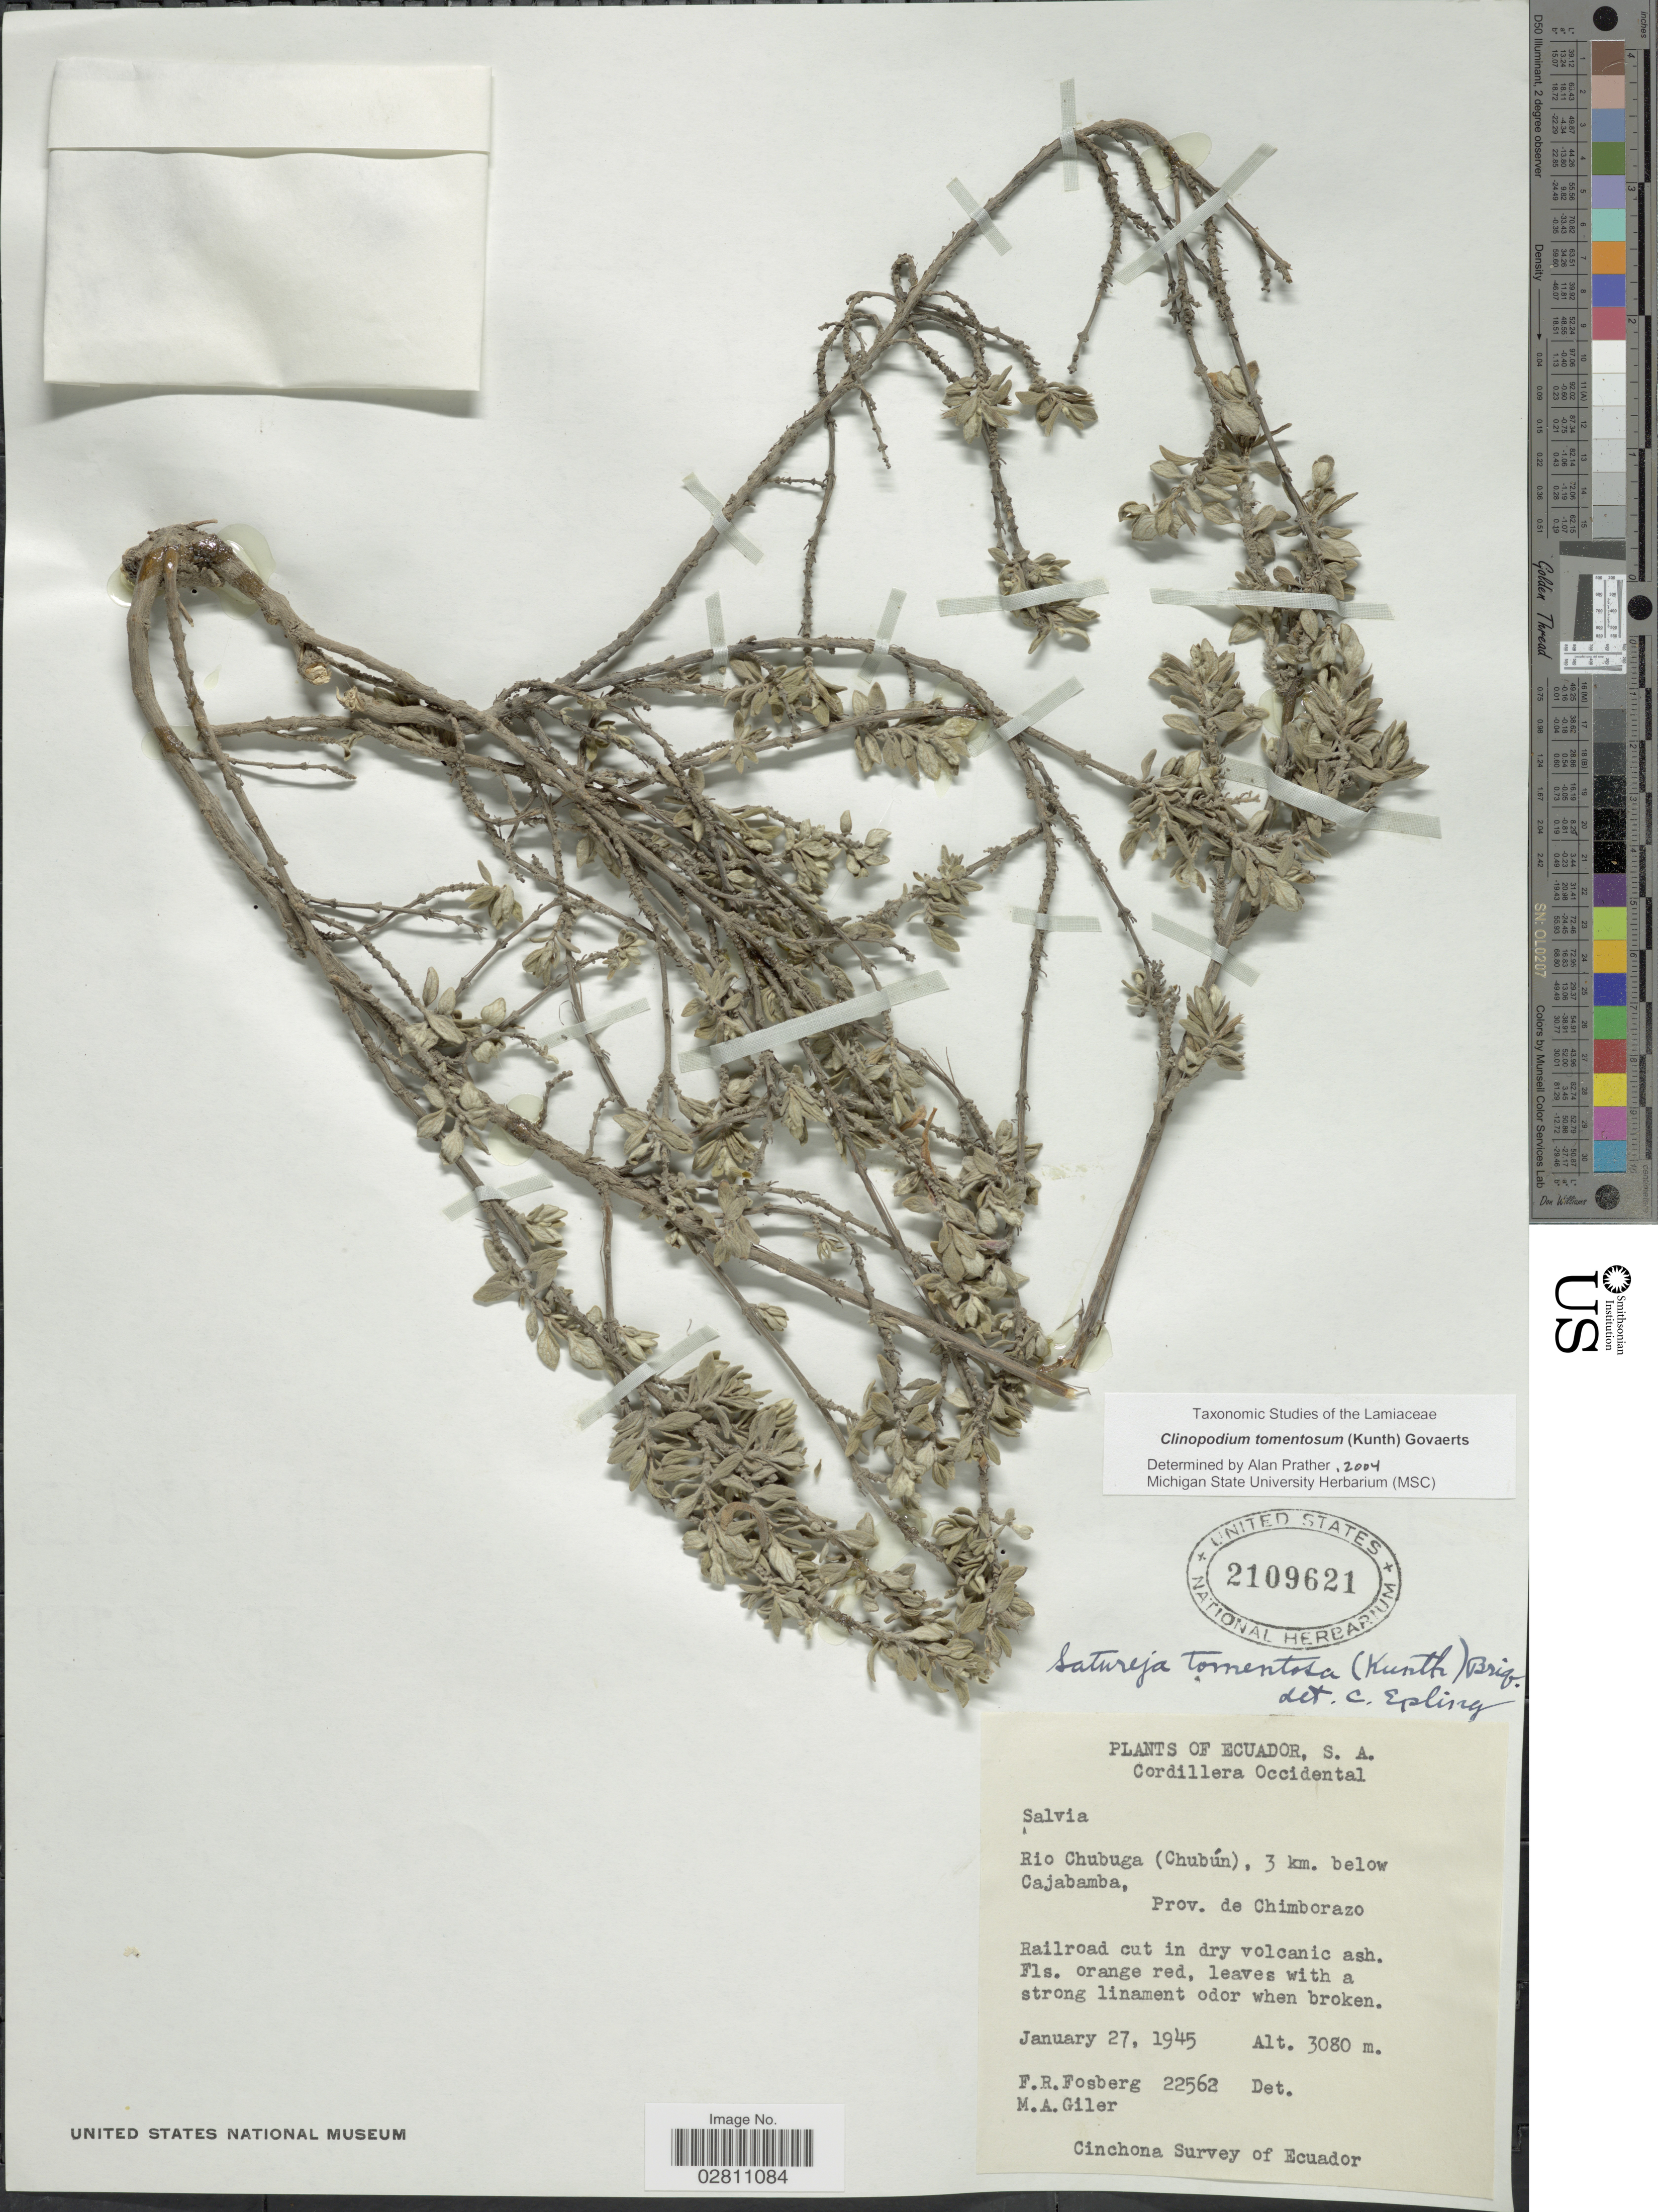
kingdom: Plantae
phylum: Tracheophyta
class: Magnoliopsida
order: Lamiales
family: Lamiaceae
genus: Clinopodium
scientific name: Clinopodium tomentosum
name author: (Kunth) Govaerts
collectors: F. R. Fosberg & M. Giler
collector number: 22562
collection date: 1945-01-27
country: Ecuador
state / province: Chimborazo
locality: Cordillera Occidental, Rio Chubuga (Chubún), 3 km. below Cajabamba.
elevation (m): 3080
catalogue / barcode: US 2109621